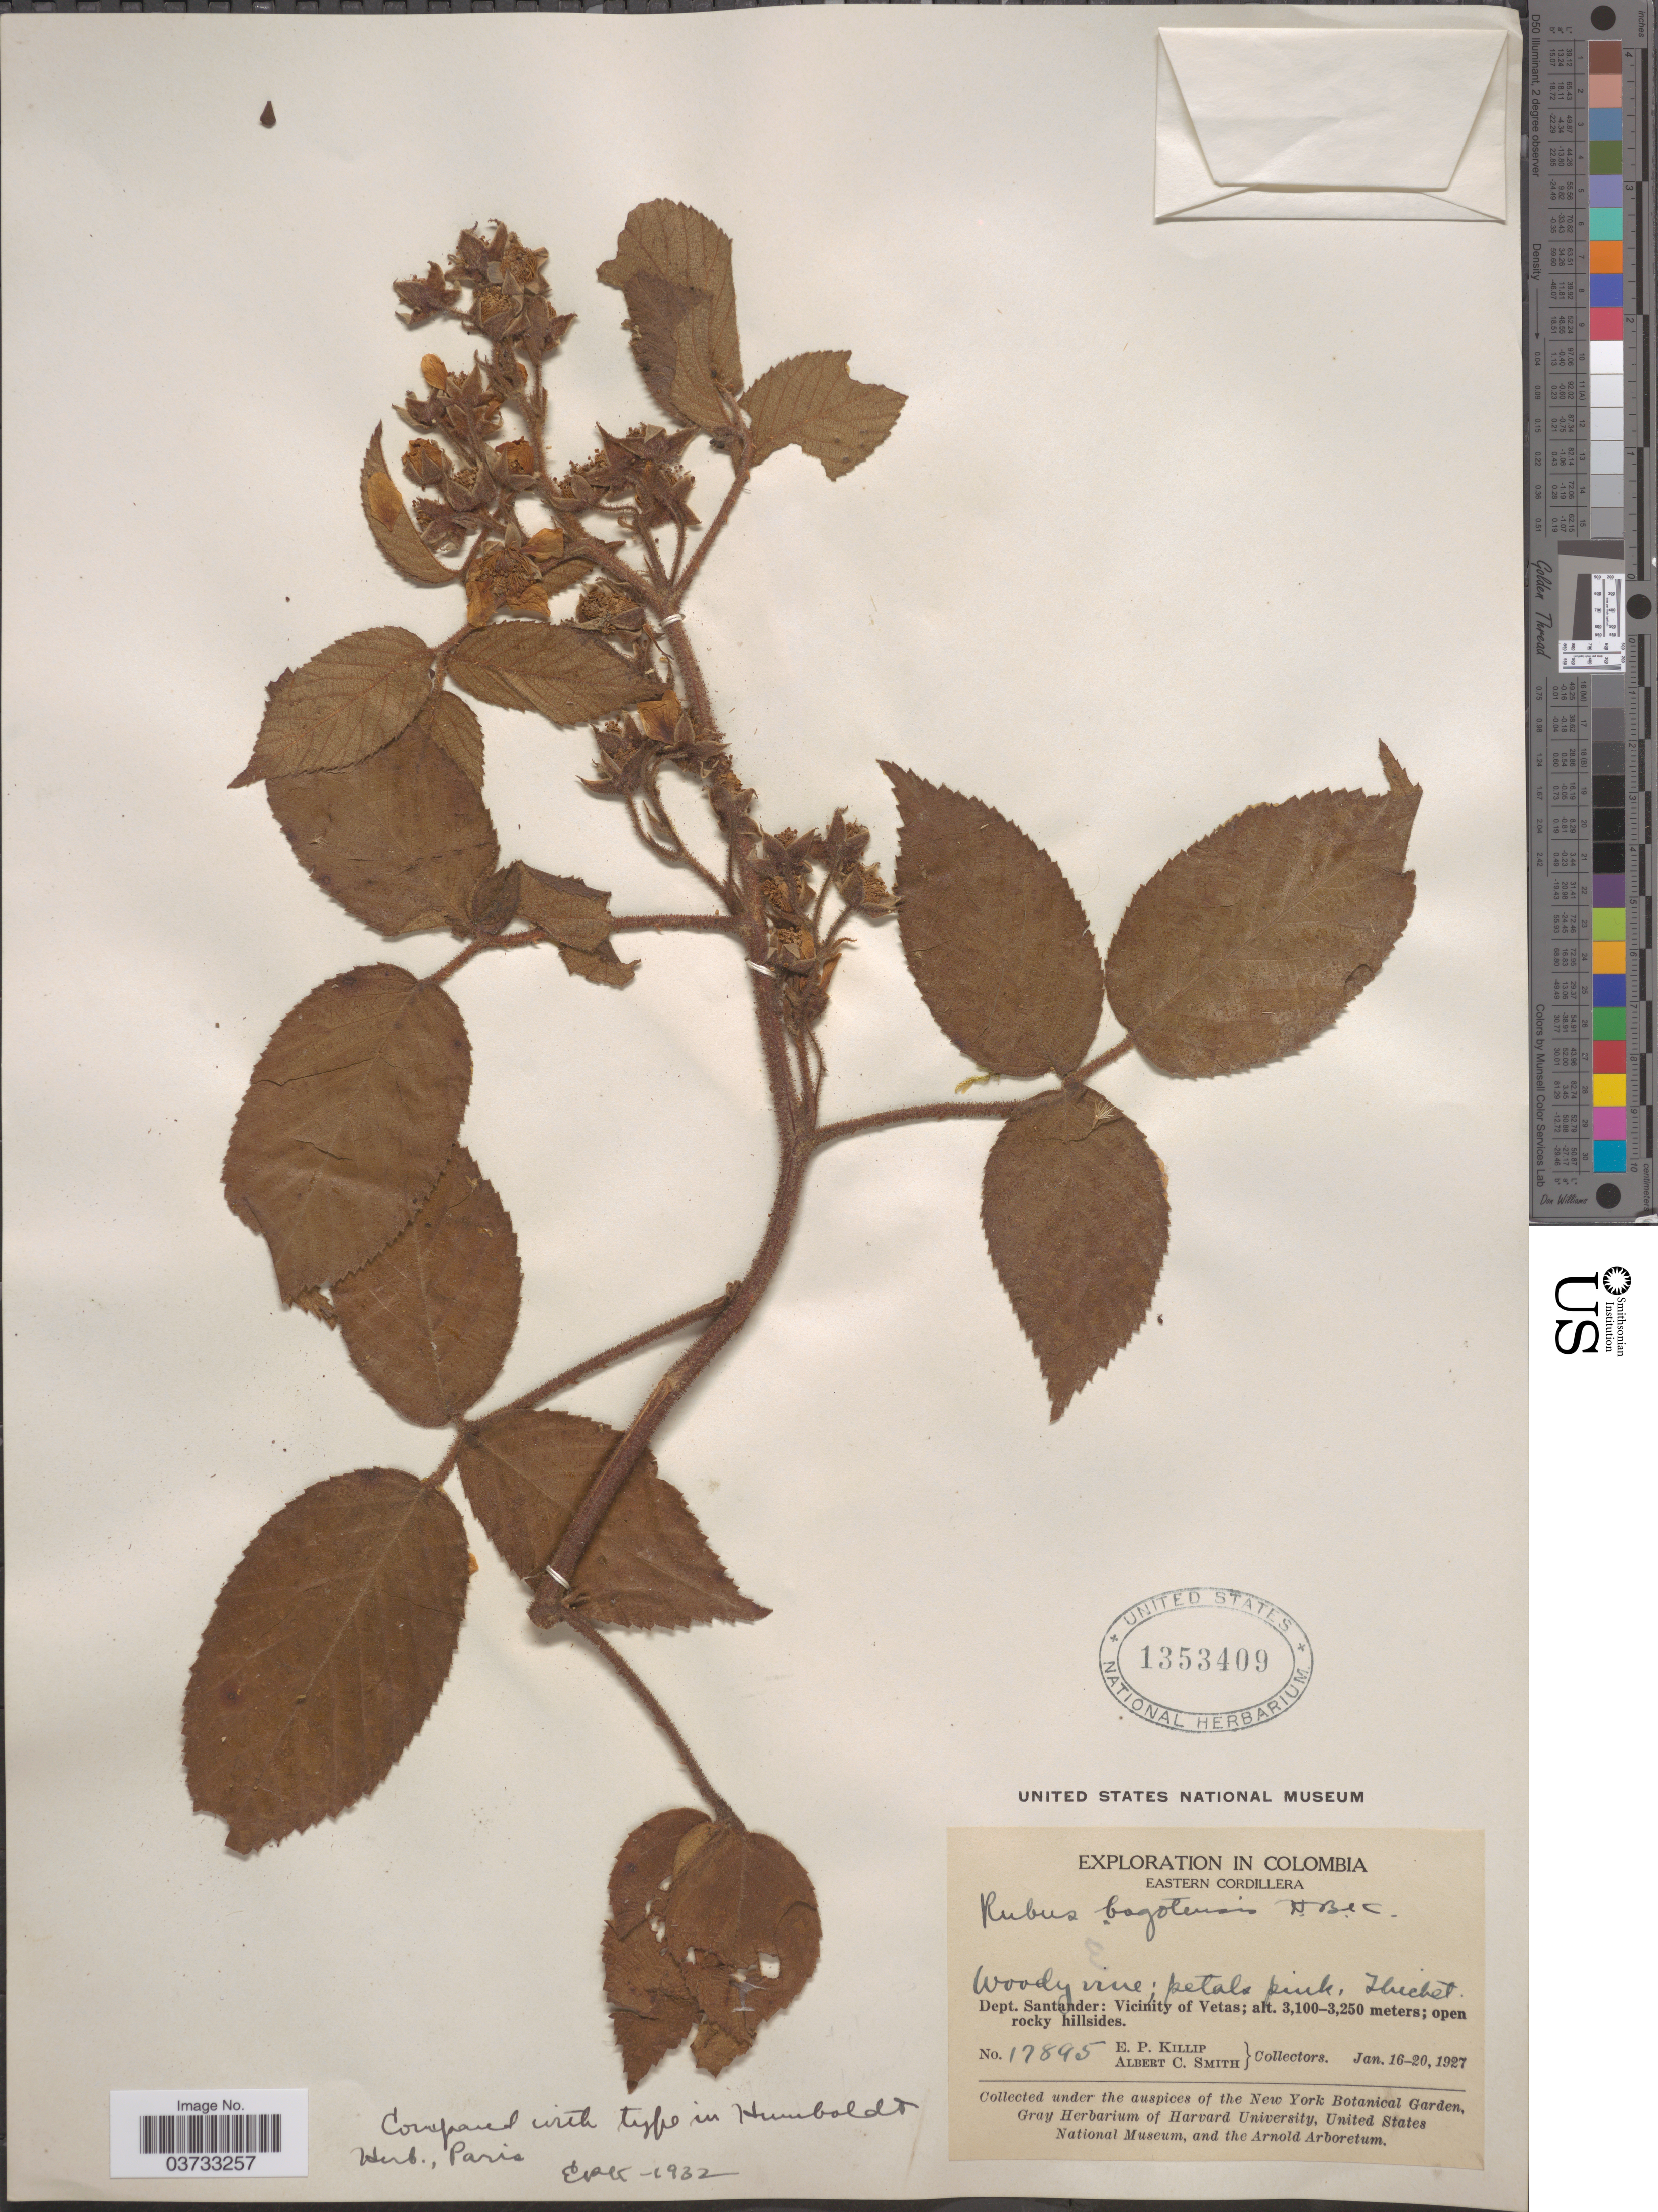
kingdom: Plantae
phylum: Tracheophyta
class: Magnoliopsida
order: Rosales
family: Rosaceae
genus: Rubus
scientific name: Rubus bogotensis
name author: Kunth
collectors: E. P. Killip & A. C. Smith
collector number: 17895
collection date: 1927-01-16/1927-01-20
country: Colombia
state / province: Santander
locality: Eastern Cordillera. Dept. Santander: Vicinity of Vetas.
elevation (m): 3100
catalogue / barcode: US 1353409